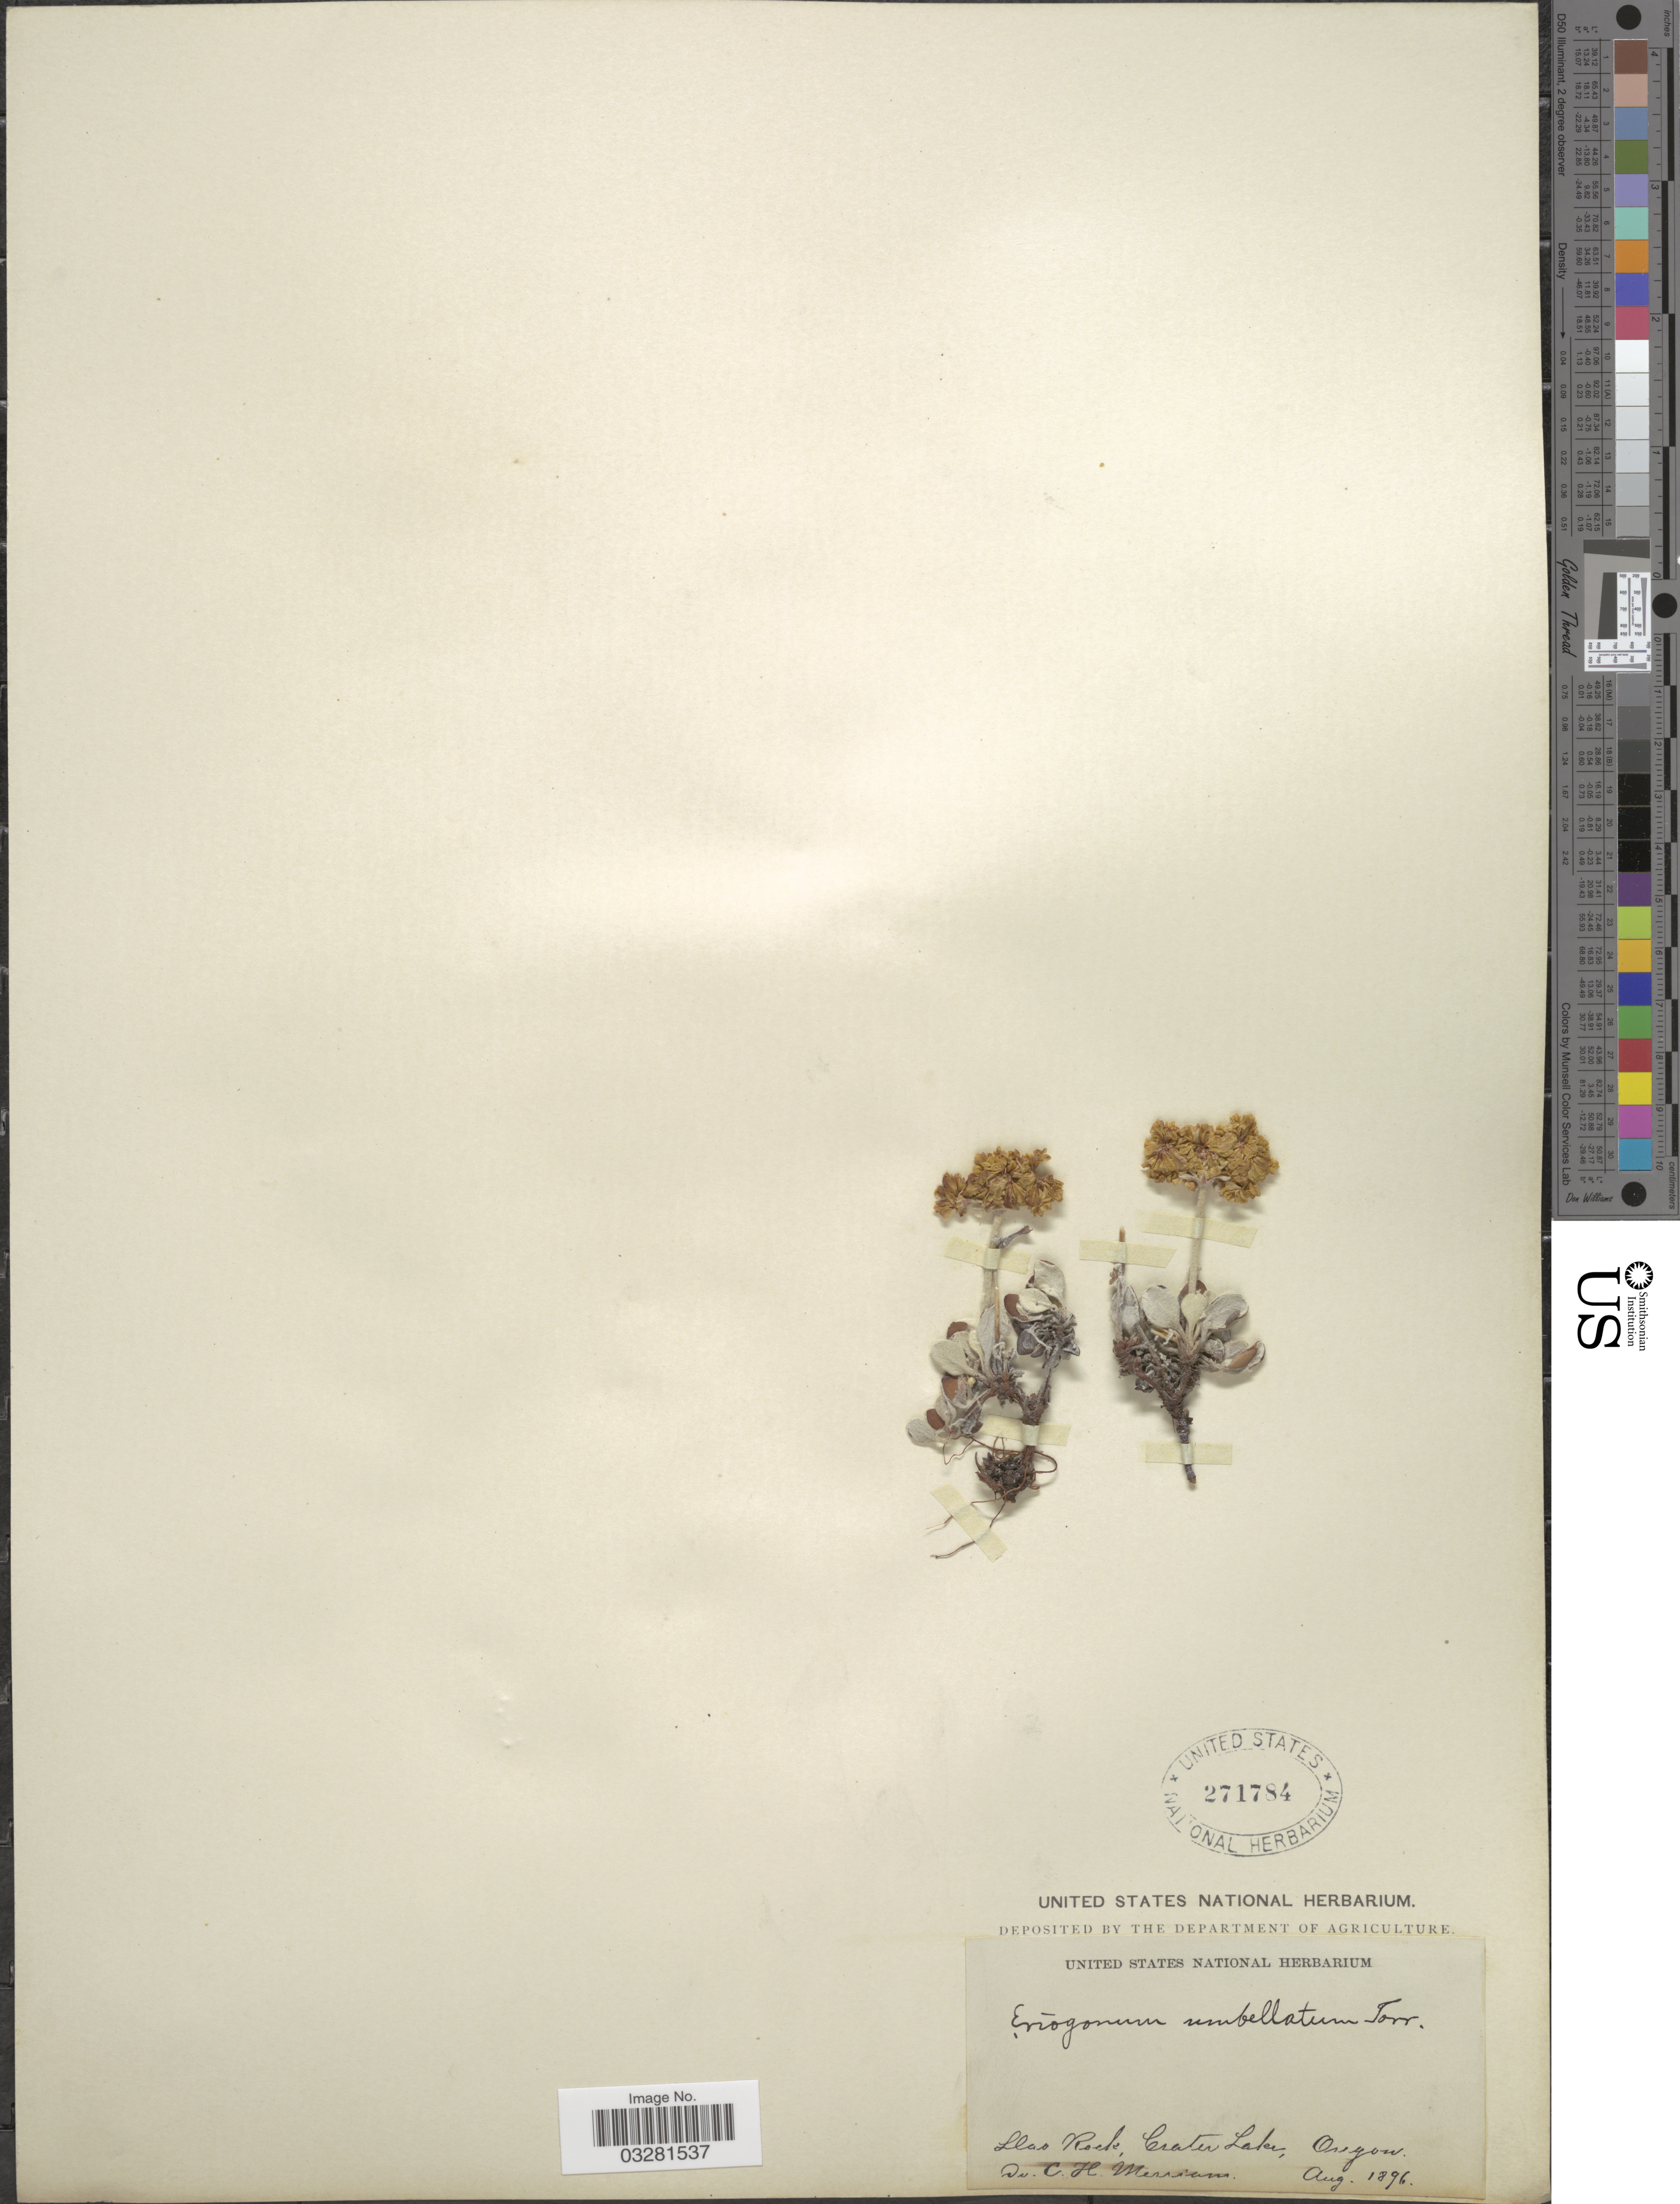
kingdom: Plantae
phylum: Tracheophyta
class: Magnoliopsida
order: Caryophyllales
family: Polygonaceae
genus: Eriogonum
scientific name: Eriogonum umbellatum var. haussknechtii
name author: (Dammer) M.E. Jones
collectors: C. Merriam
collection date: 1896-08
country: United States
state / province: Oregon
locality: Llao Rock, Crater Lake.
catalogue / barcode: US 271784